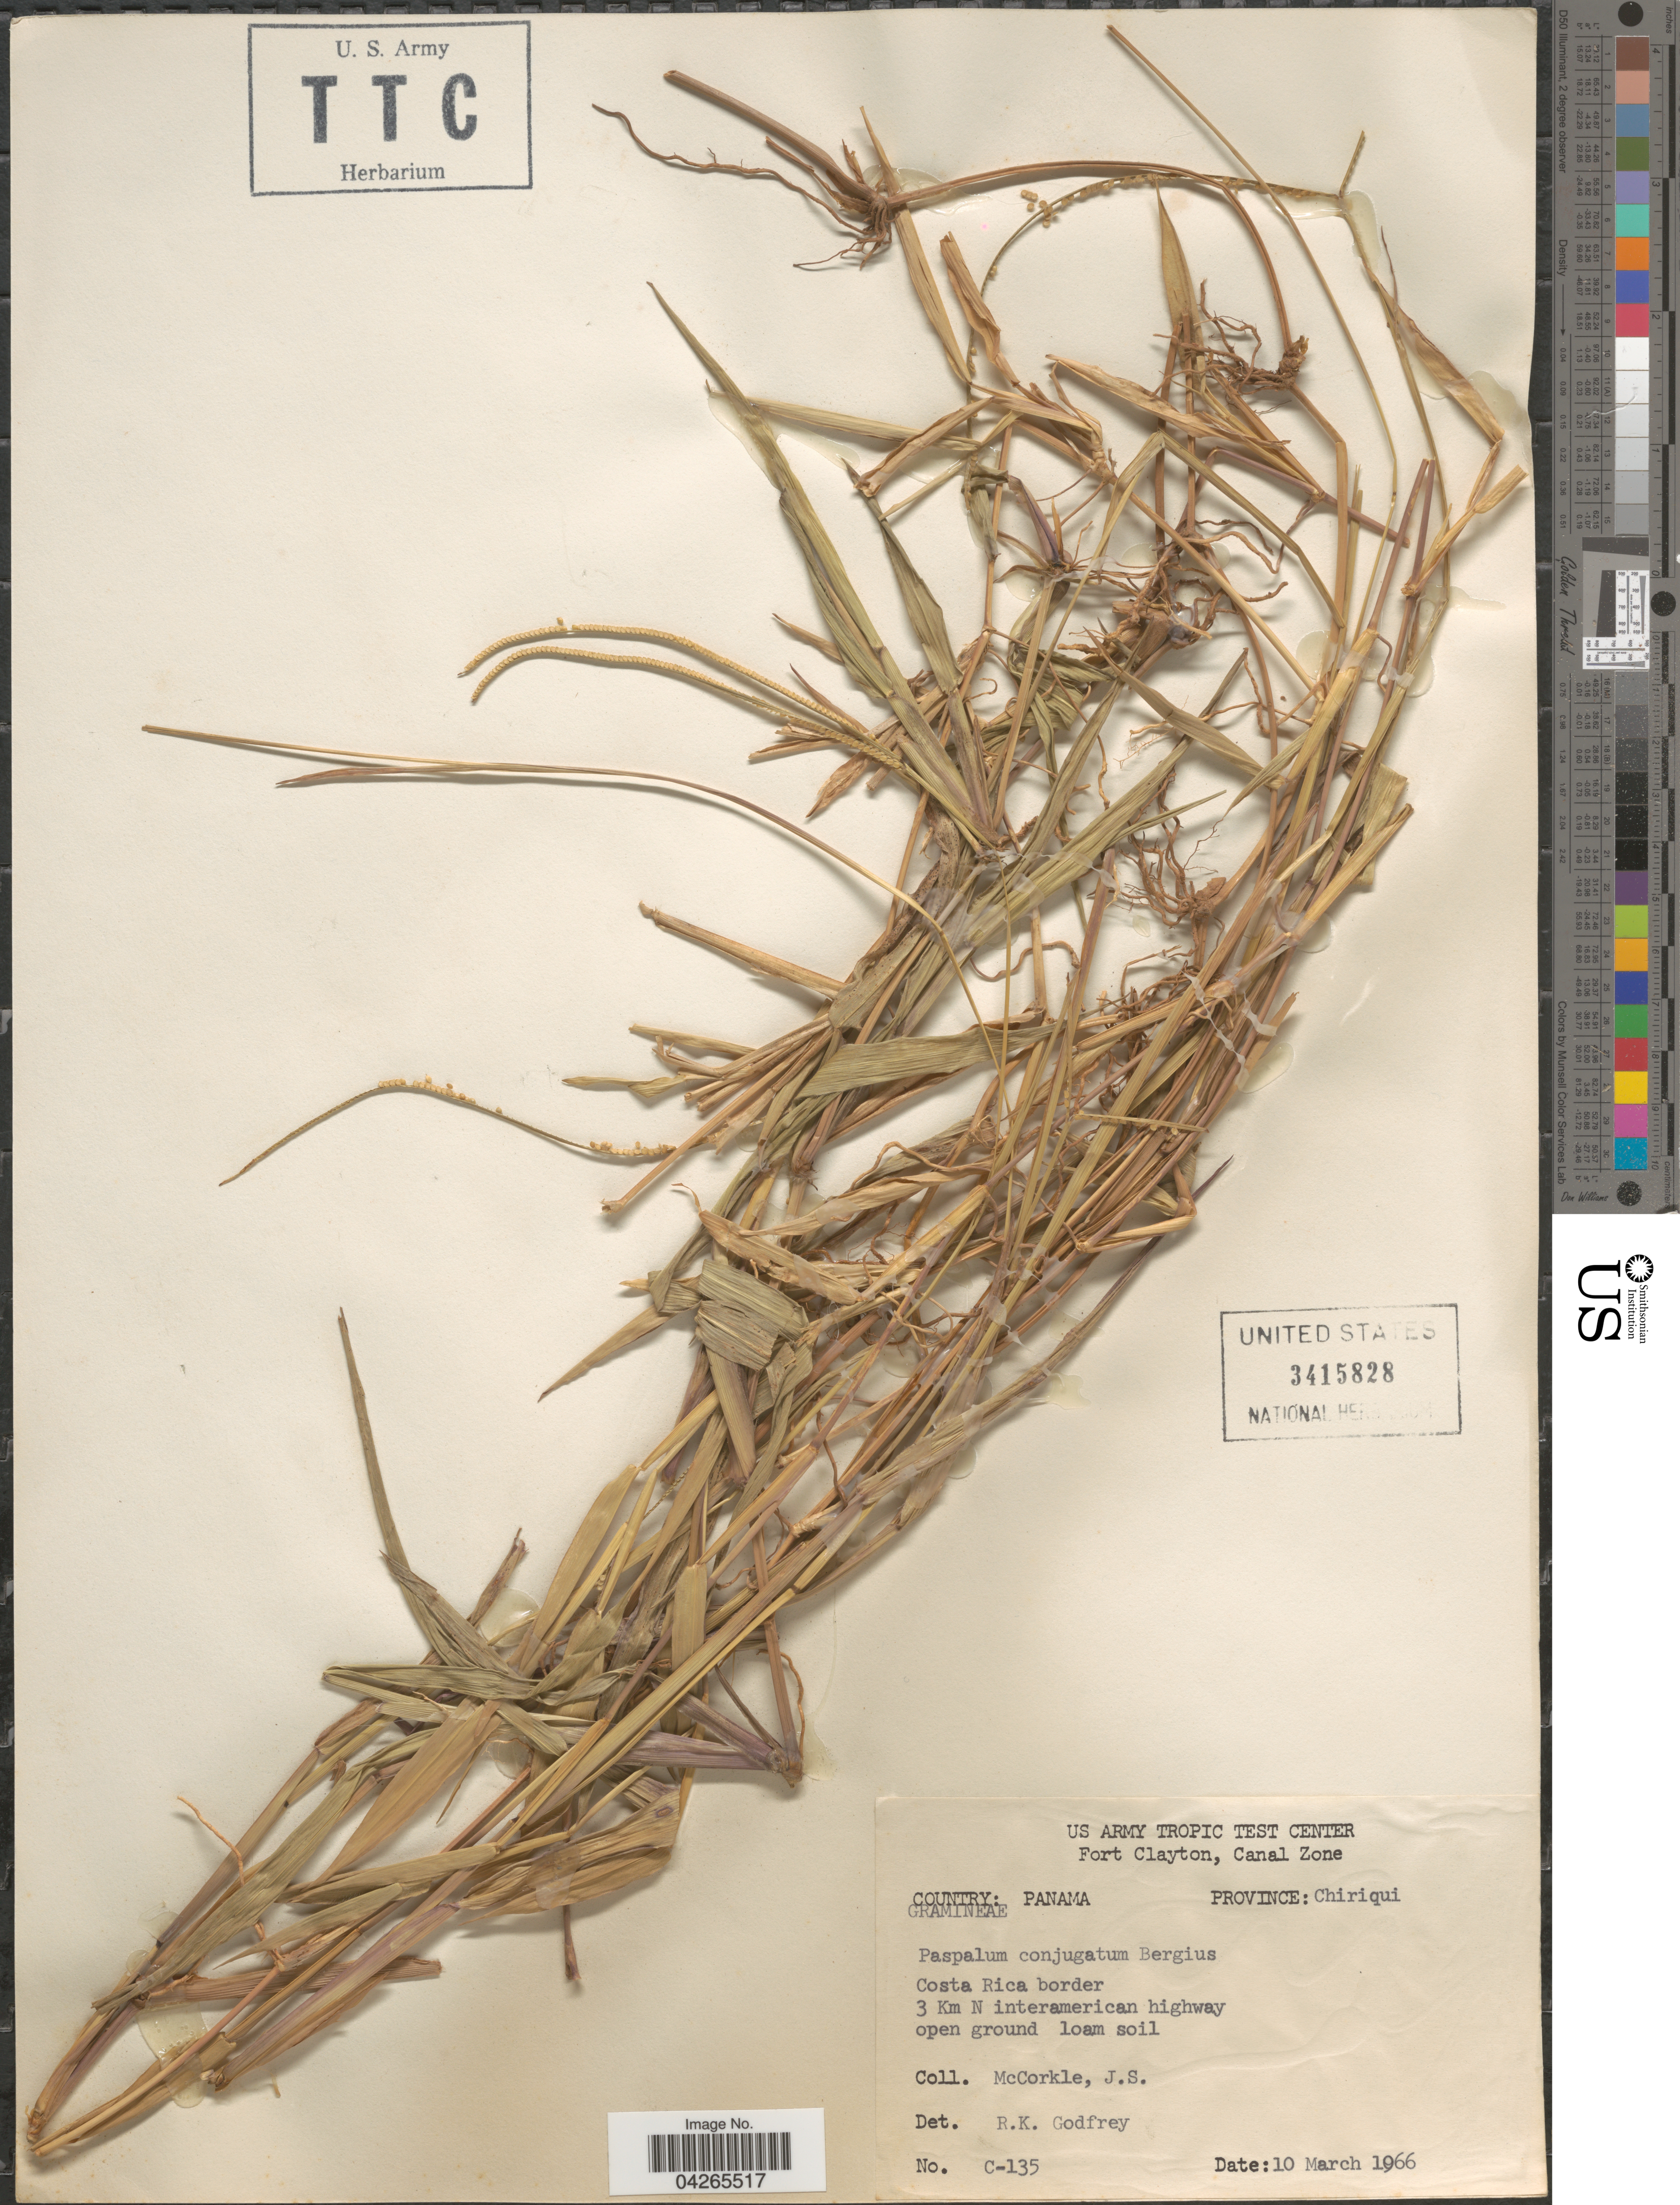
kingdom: Plantae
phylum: Tracheophyta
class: Liliopsida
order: Poales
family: Poaceae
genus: Paspalum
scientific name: Paspalum conjugatum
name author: P.J. Bergius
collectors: J. McCorkle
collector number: C-135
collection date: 1966-03-10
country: Panama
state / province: Chiriqui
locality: Costa Rica border. 3 Km N interamerican highway.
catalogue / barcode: US 3415828